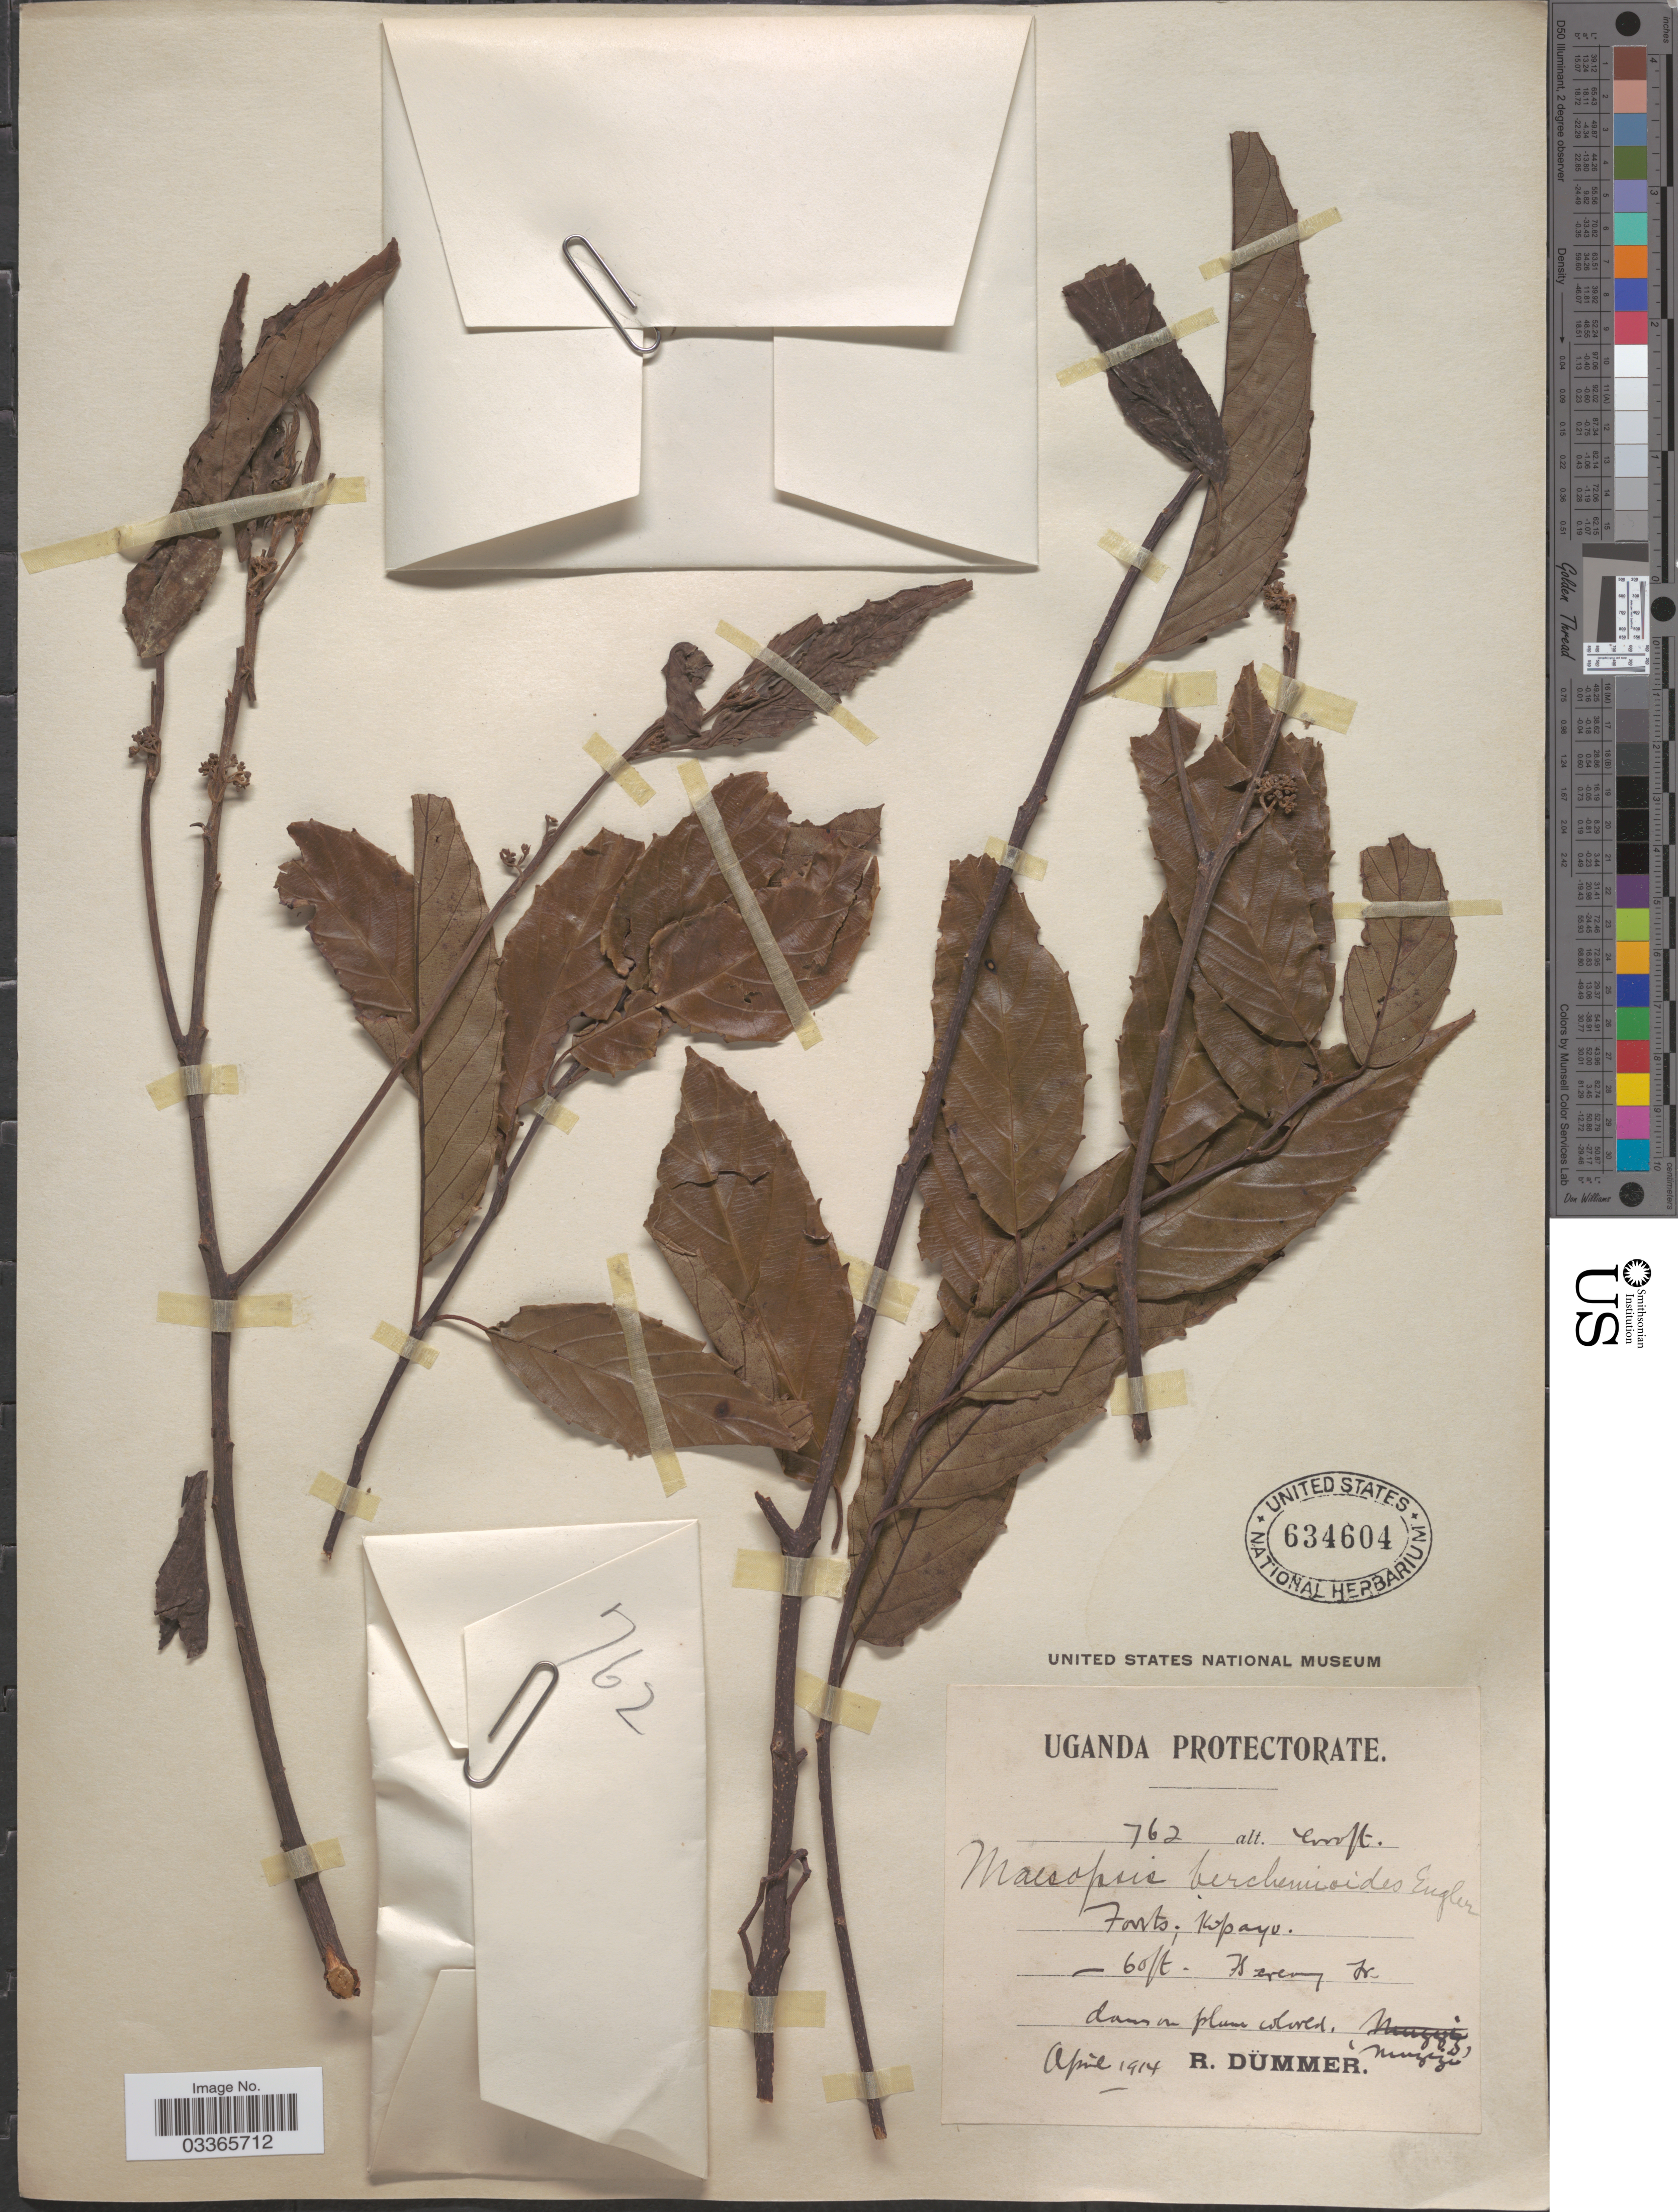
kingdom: Plantae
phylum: Tracheophyta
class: Magnoliopsida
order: Rosales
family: Rhamnaceae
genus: Maesopsis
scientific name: Maesopsis berchemioides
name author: (Pierre) A. Chev.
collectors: R. A. Dümmer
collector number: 762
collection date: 1914-04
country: Uganda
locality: Uganda Protectorate. Kipayo.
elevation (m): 1219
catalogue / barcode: US 634604